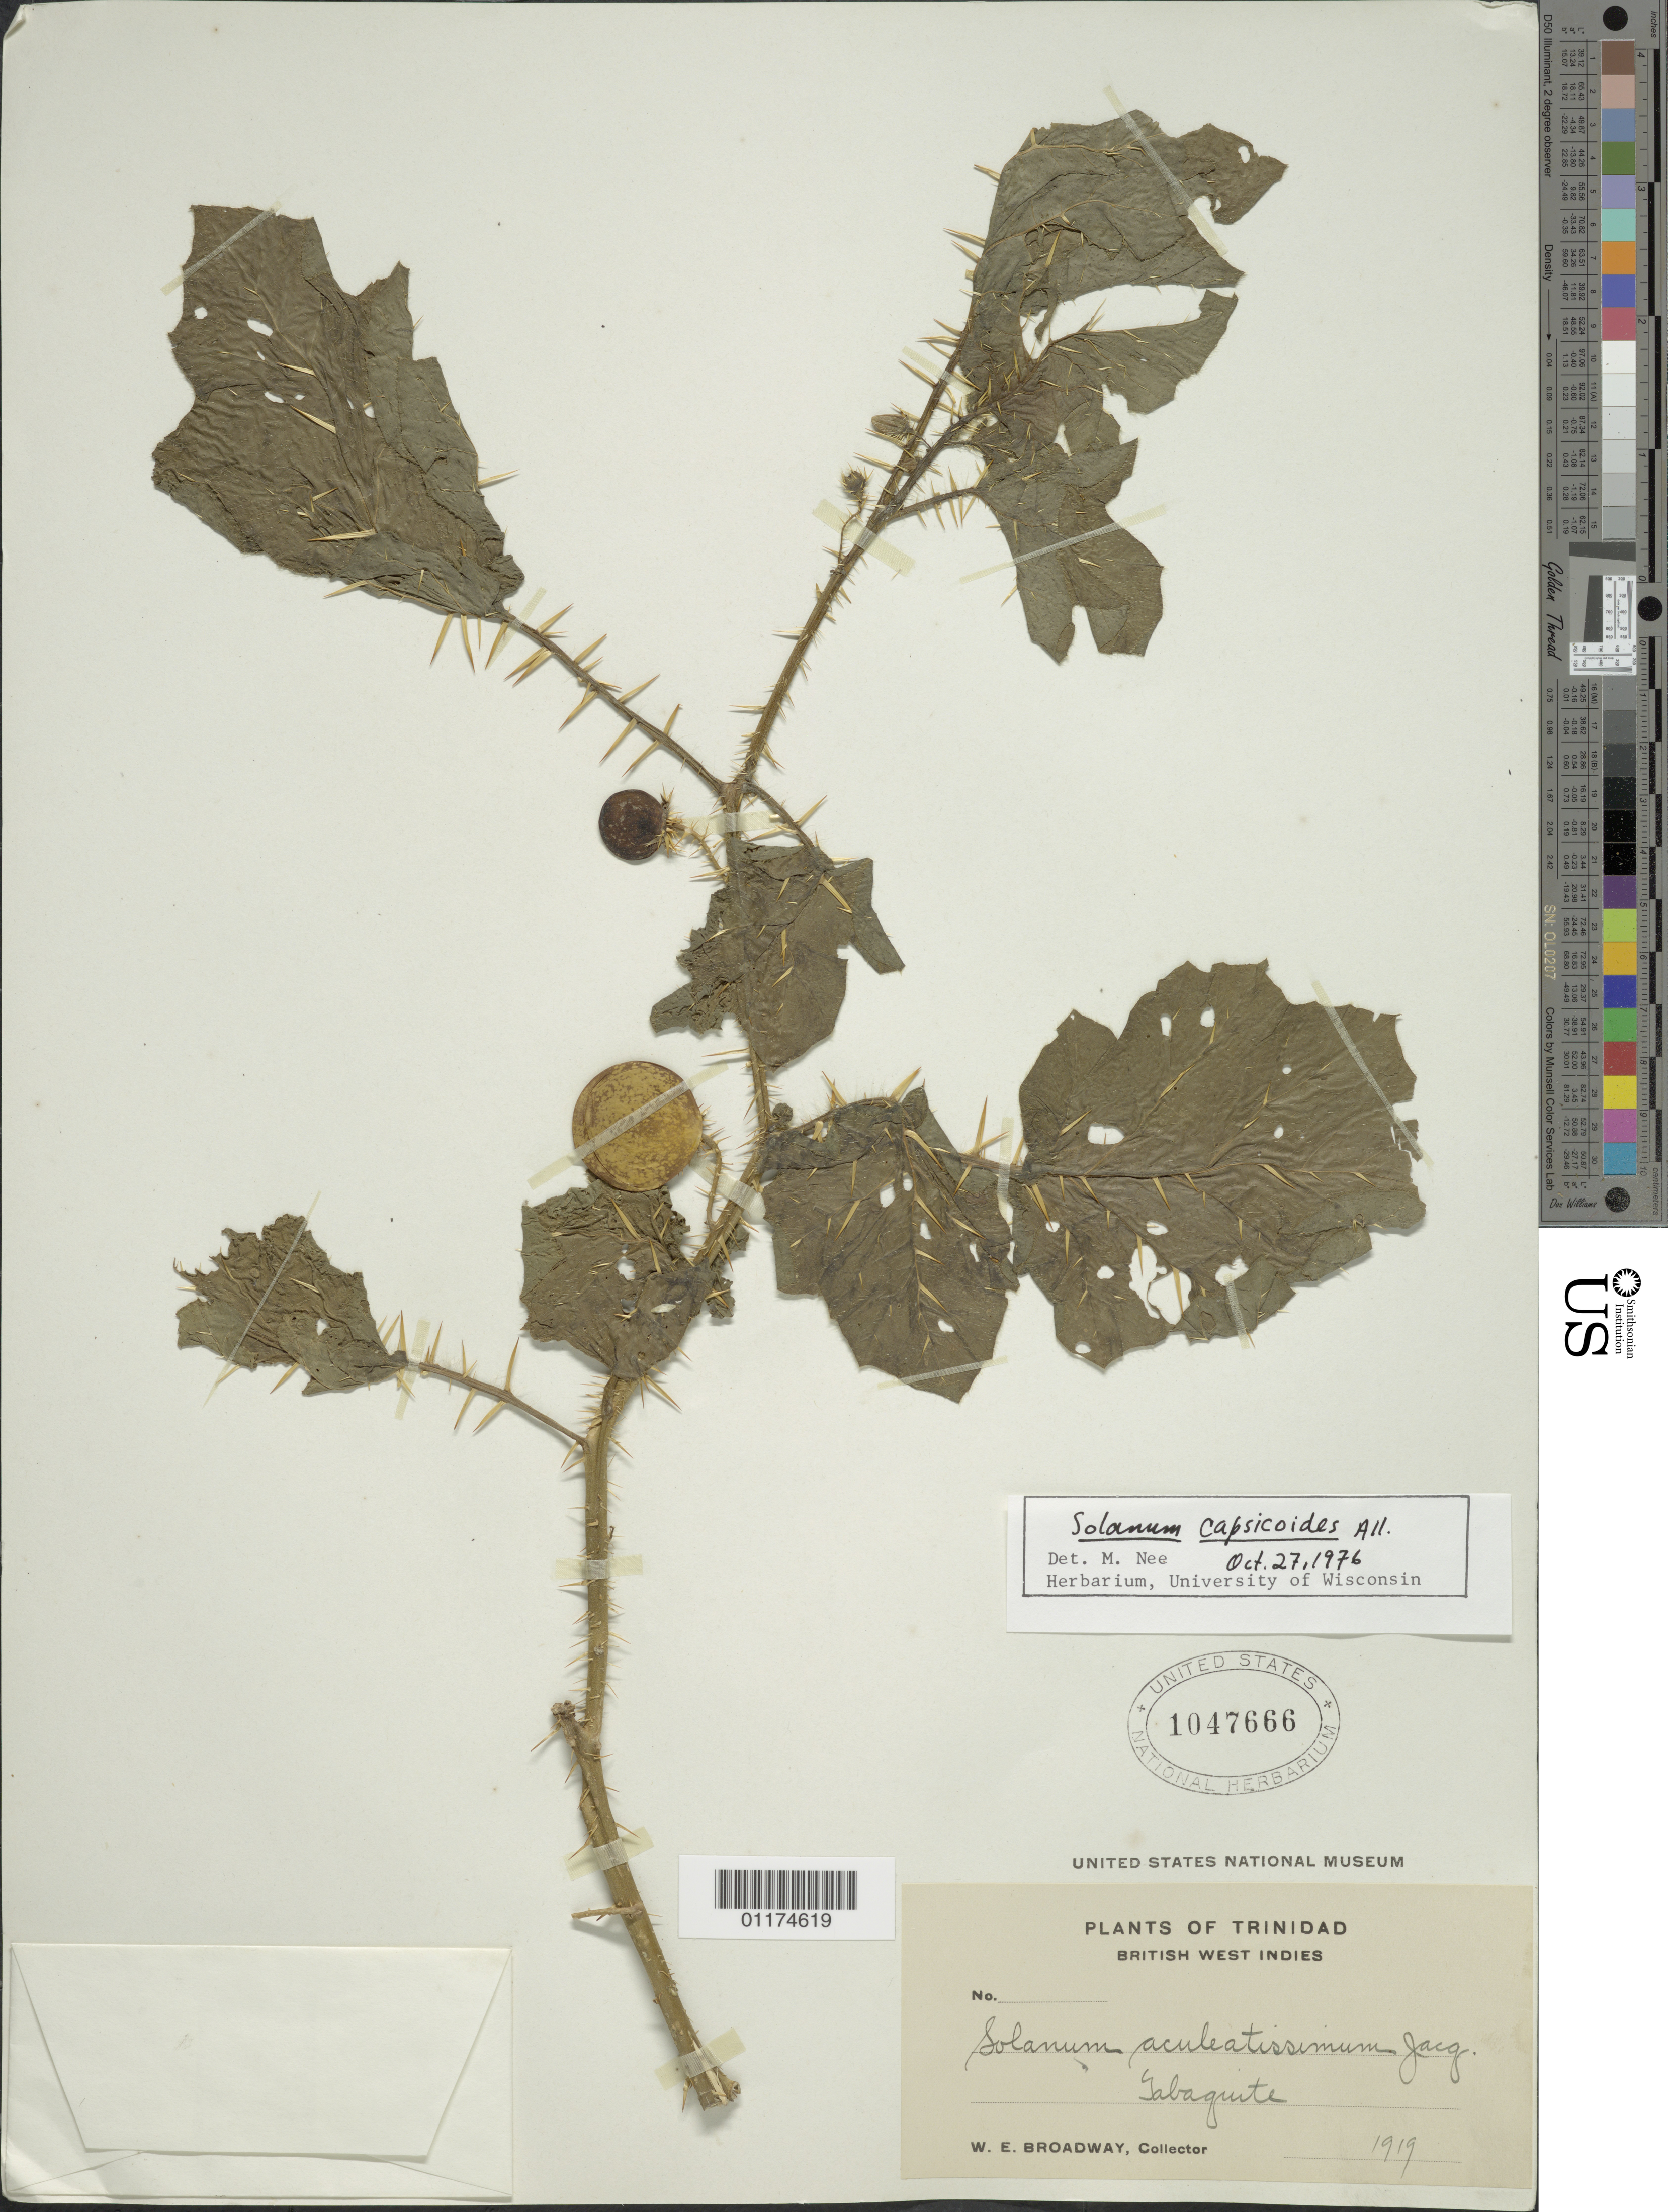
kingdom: Plantae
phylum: Tracheophyta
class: Magnoliopsida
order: Solanales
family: Solanaceae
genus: Solanum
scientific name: Solanum capsicoides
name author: All.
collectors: W. E. Broadway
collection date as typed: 1919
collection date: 1919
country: Trinidad and Tobago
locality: Tabaquite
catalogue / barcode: US 1047666